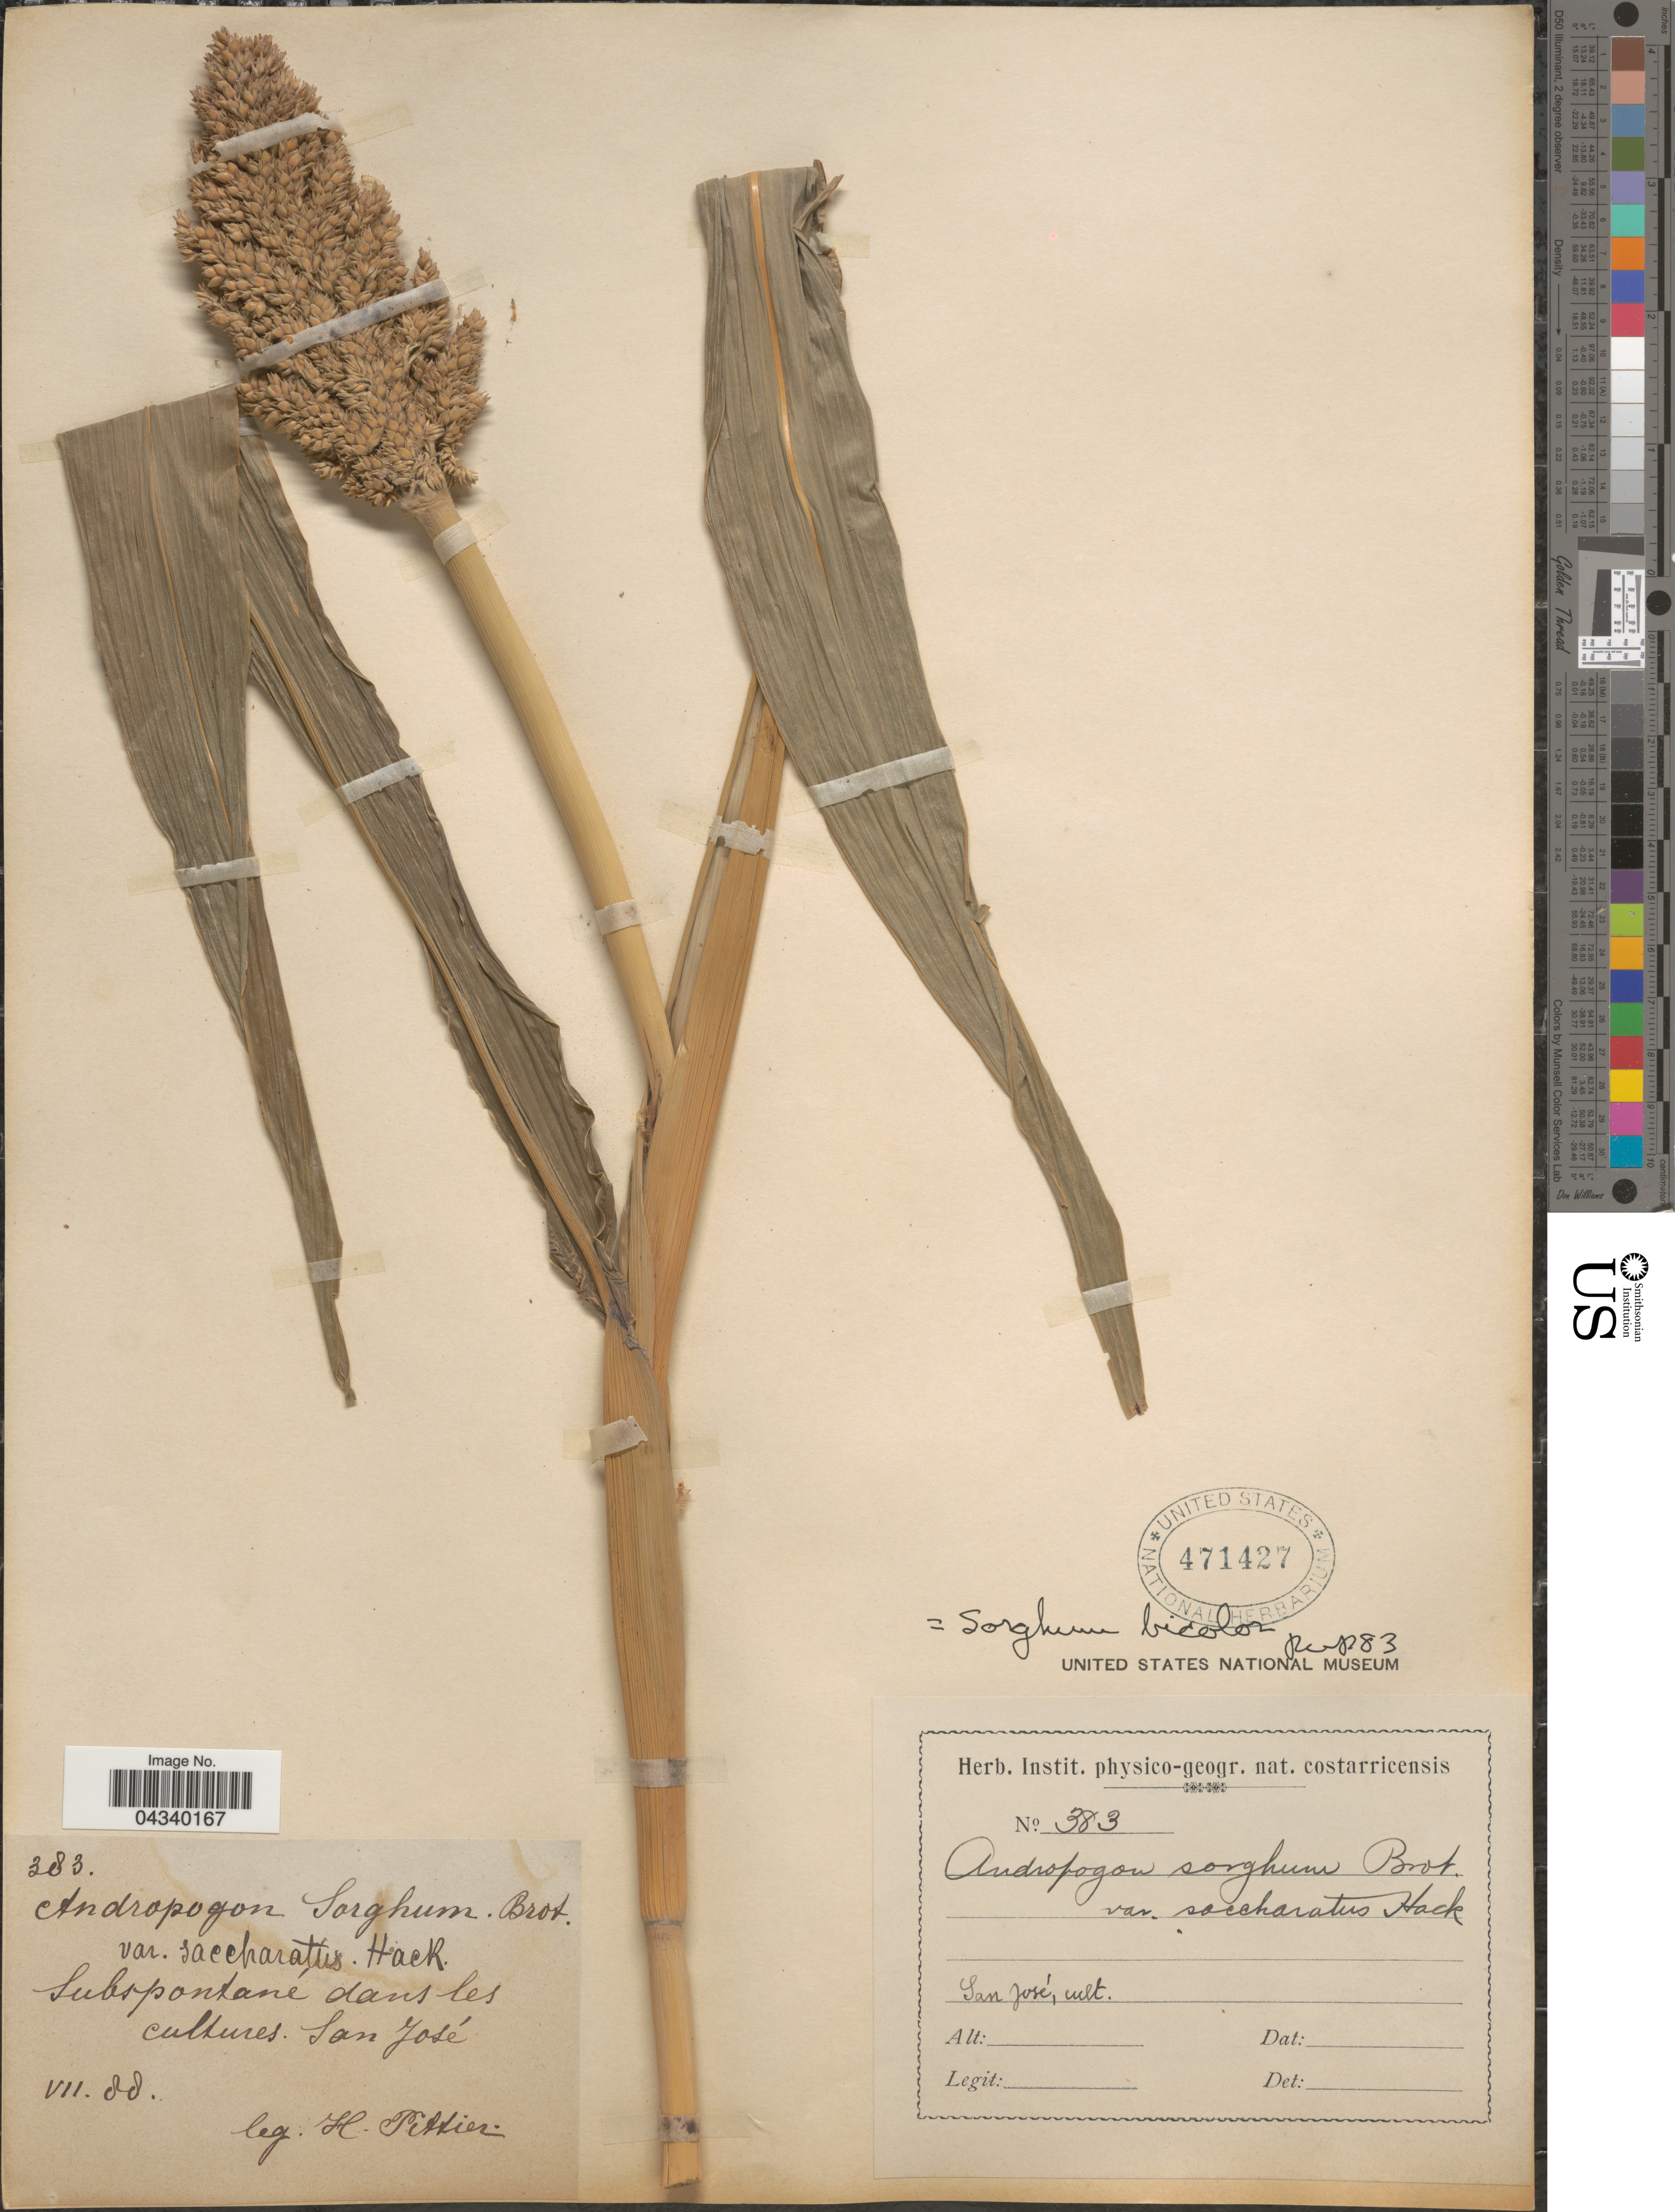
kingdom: Plantae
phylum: Tracheophyta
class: Liliopsida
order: Poales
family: Poaceae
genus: Sorghum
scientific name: Sorghum bicolor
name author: (L.) Moench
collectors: H. F. Pittier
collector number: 383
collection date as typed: Transcribed d/m/y: /7/88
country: Costa Rica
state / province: San José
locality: Subspontané dans les cultures.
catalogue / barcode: US 471427